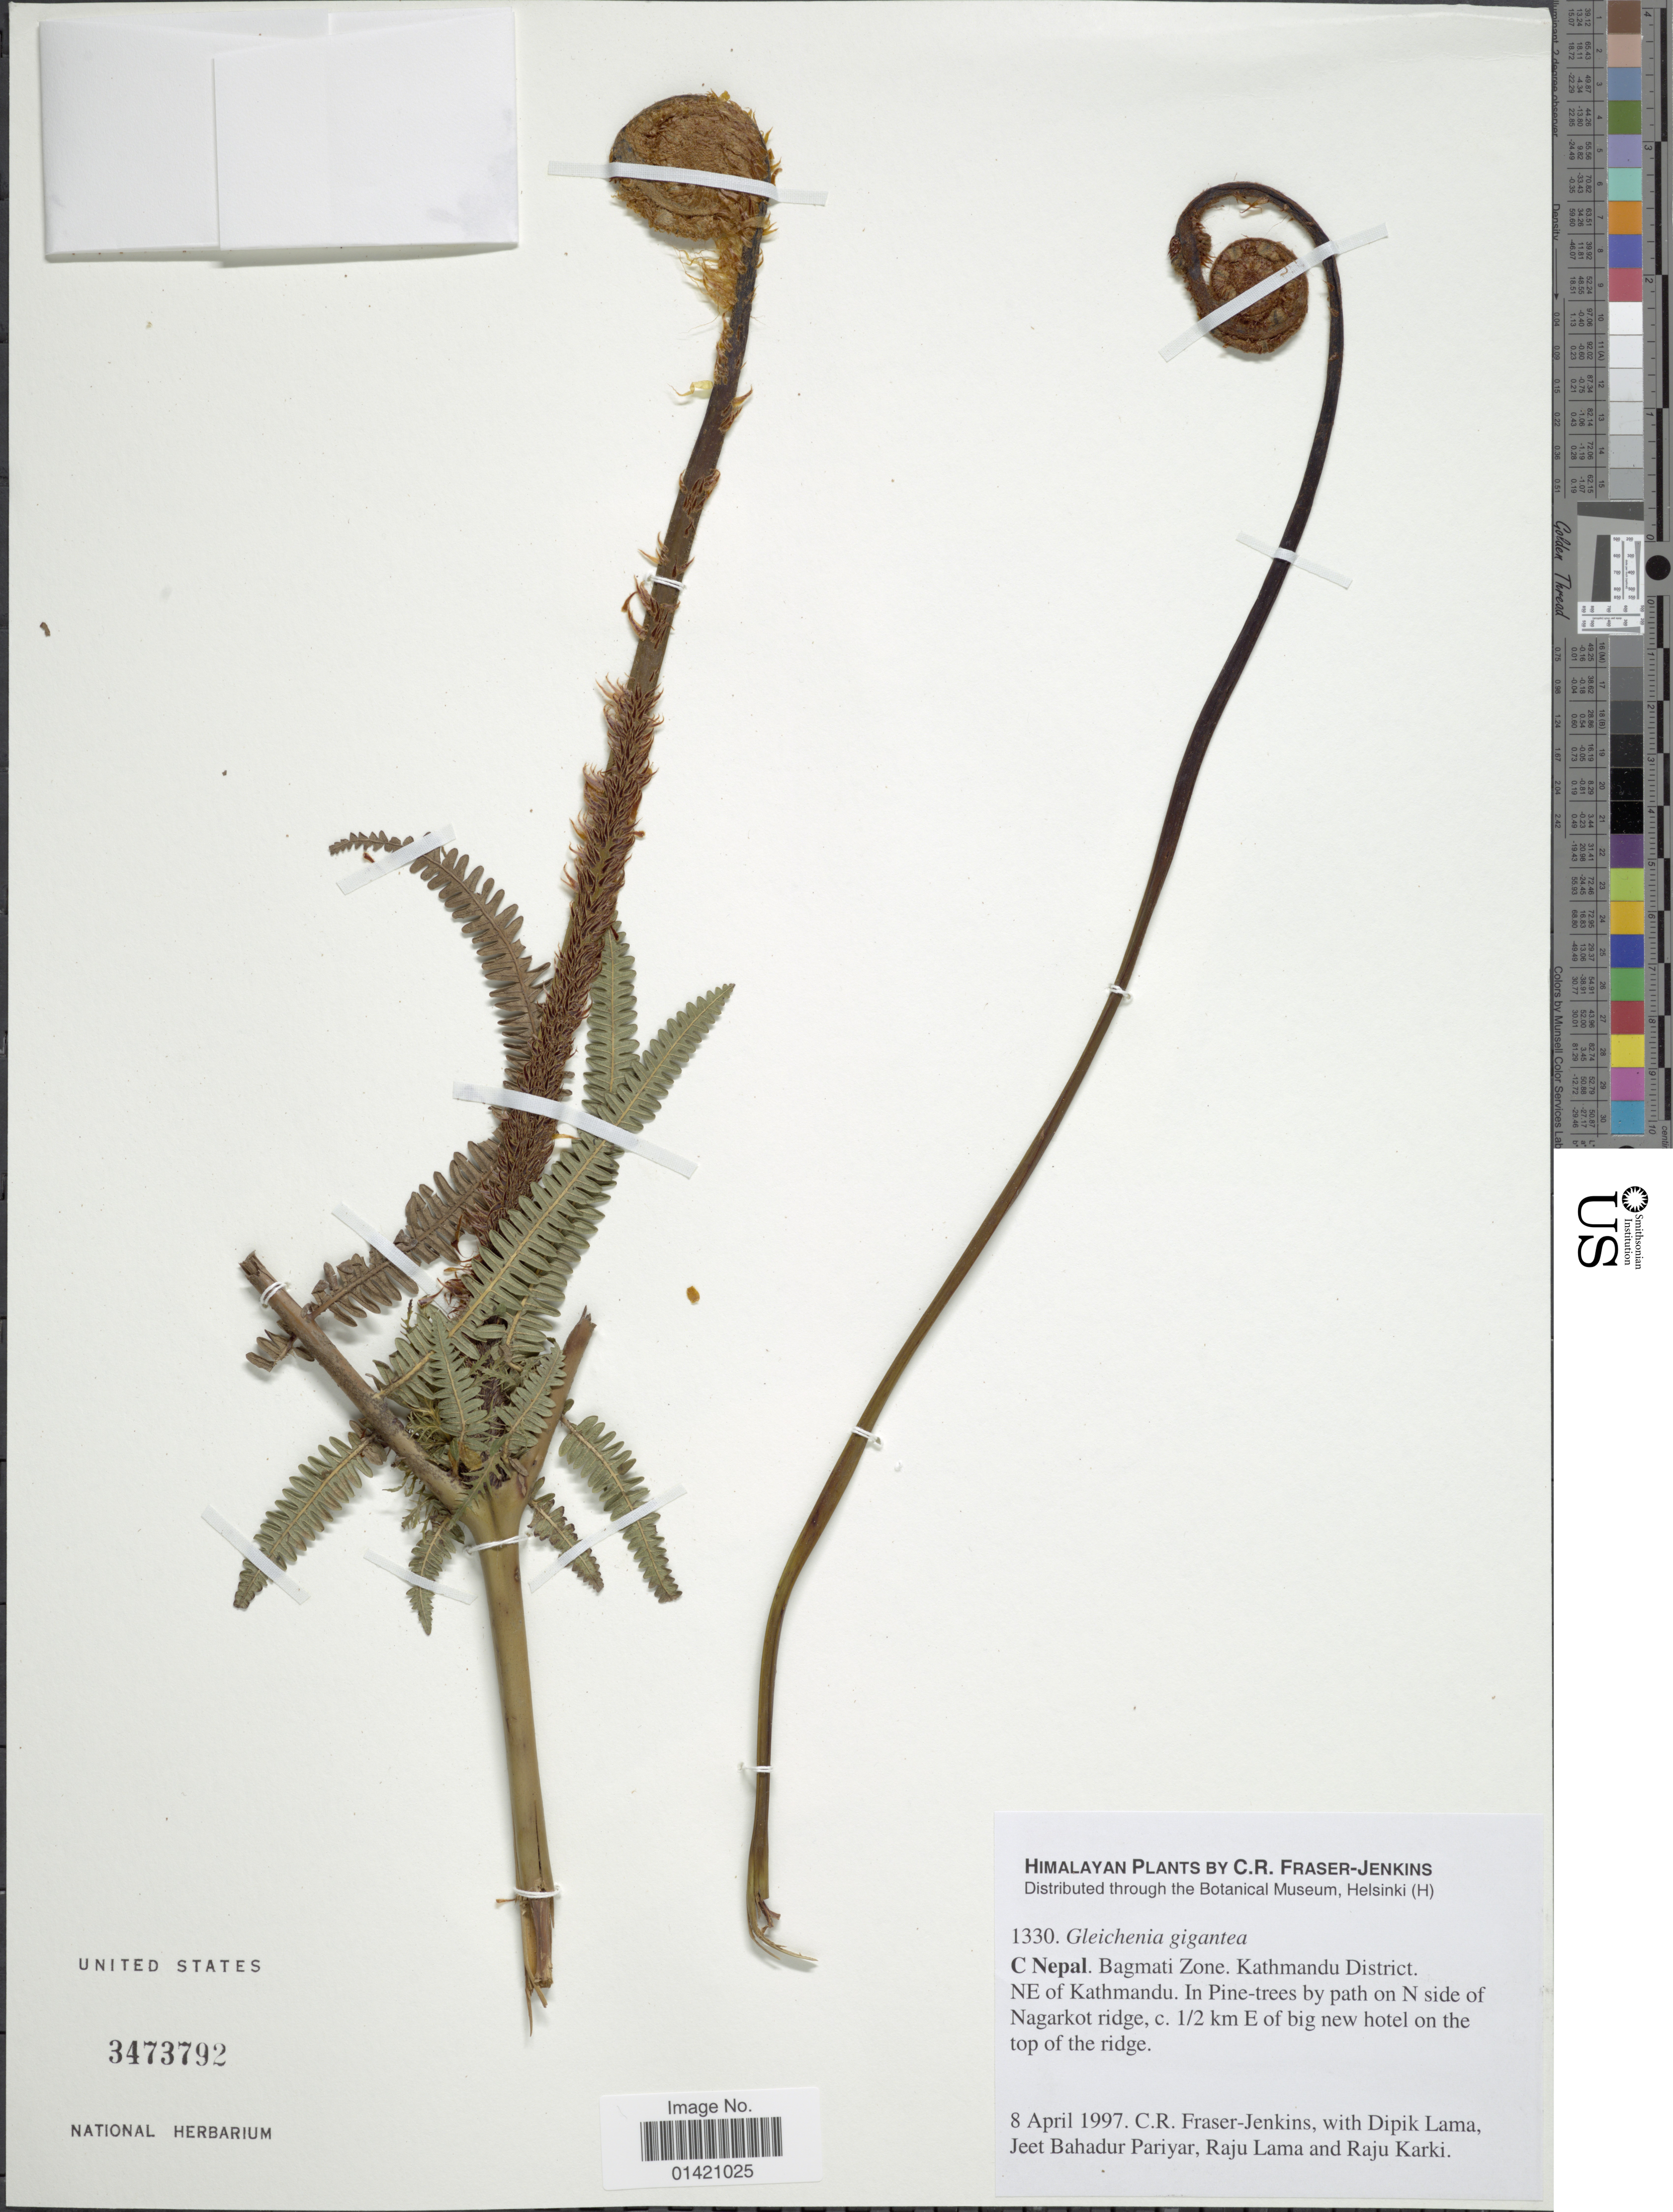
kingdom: Plantae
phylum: Tracheophyta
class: Polypodiopsida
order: Gleicheniales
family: Gleicheniaceae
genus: Diplopterygium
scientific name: Diplopterygium giganteum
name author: (Wall. ex Hook.) Nakai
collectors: C. R. Fraser-Jenkins, Dipik Lama, J. Pariyar, L. Raju & K. Raju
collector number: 1330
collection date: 1997-04-08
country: Nepal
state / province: Bagmati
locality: C Nepal. Bagmati Zone. Kathmandu District. NE of Kathmandu. In Pine-trees by path on N side of Nagarkot ridge, c. 1/2 km E of big new hotel on the top of the ridge.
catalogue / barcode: US 3473792